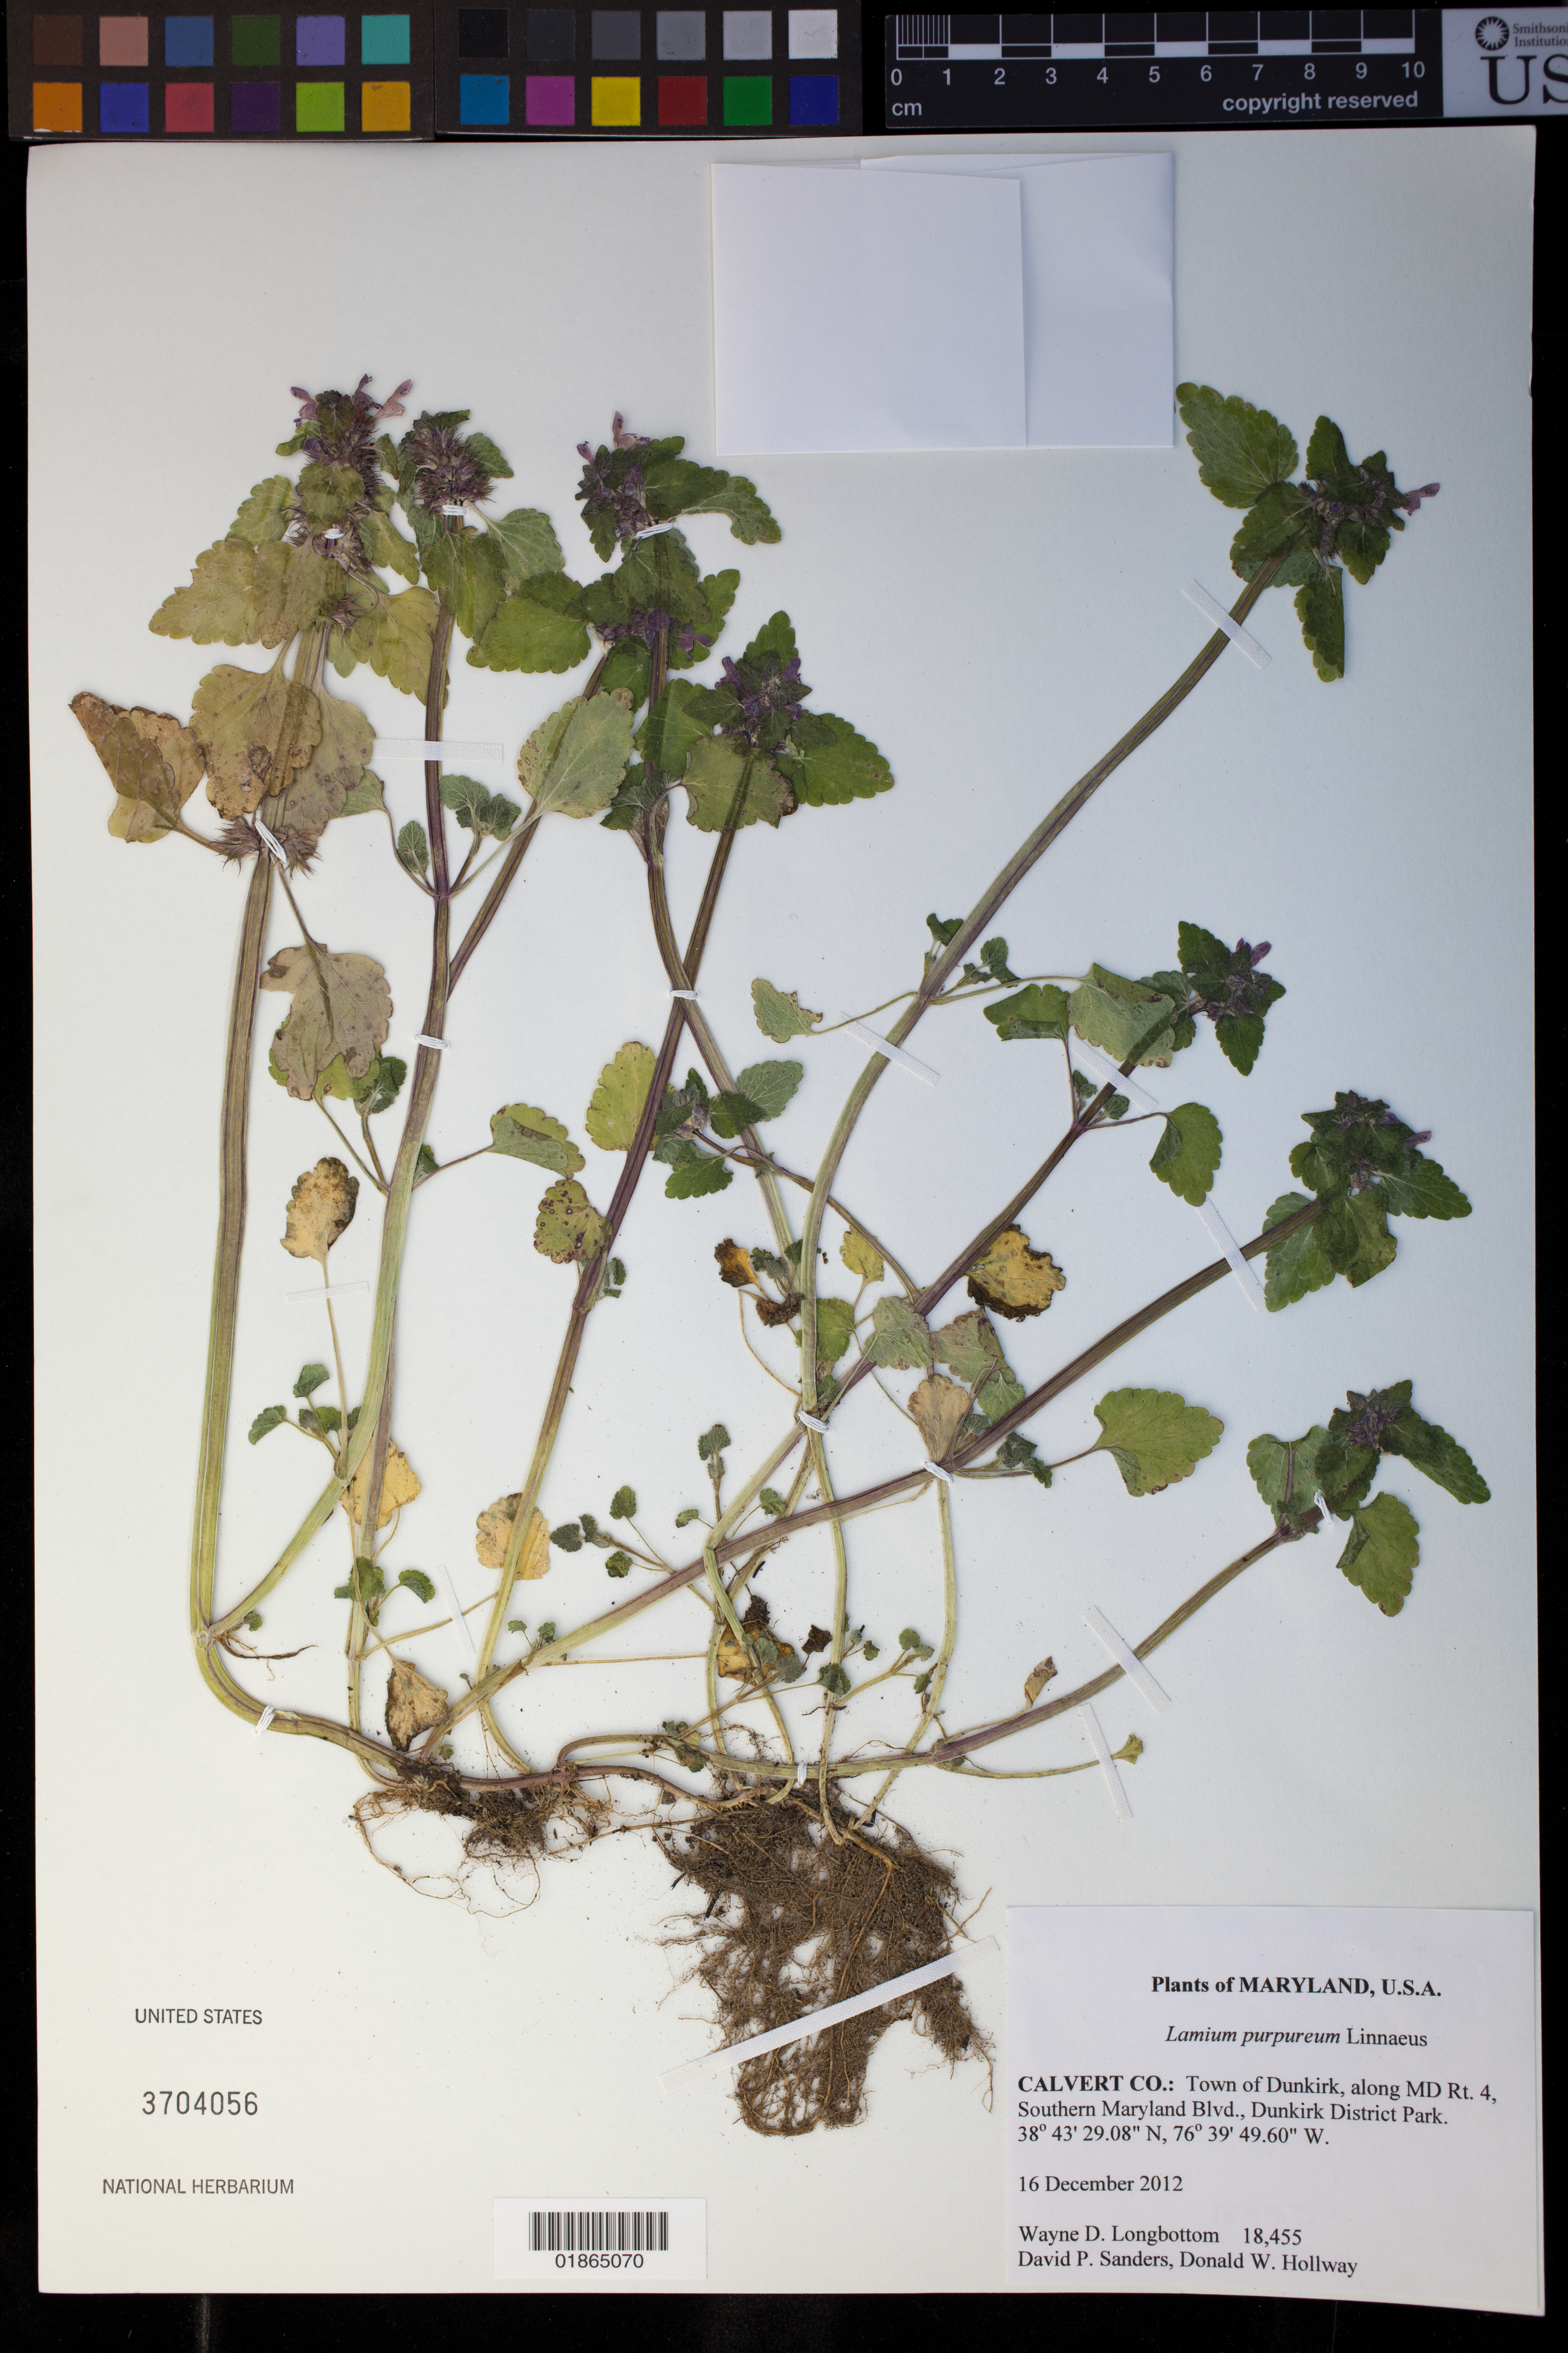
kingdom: Plantae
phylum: Tracheophyta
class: Magnoliopsida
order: Lamiales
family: Lamiaceae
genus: Lamium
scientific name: Lamium purpureum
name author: L.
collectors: W. D. Longbottom, D. Sanders & D. Hollway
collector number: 18455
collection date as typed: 16 December 2012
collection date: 2012-12-16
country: United States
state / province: Maryland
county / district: Calvert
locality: Town of Dunkirk, along MD Rt. 4, Southern Maryland Blvd., Dunkirk District Park.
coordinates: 38 43 29.08 N, 76 39 49.60 W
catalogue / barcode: US 3704056